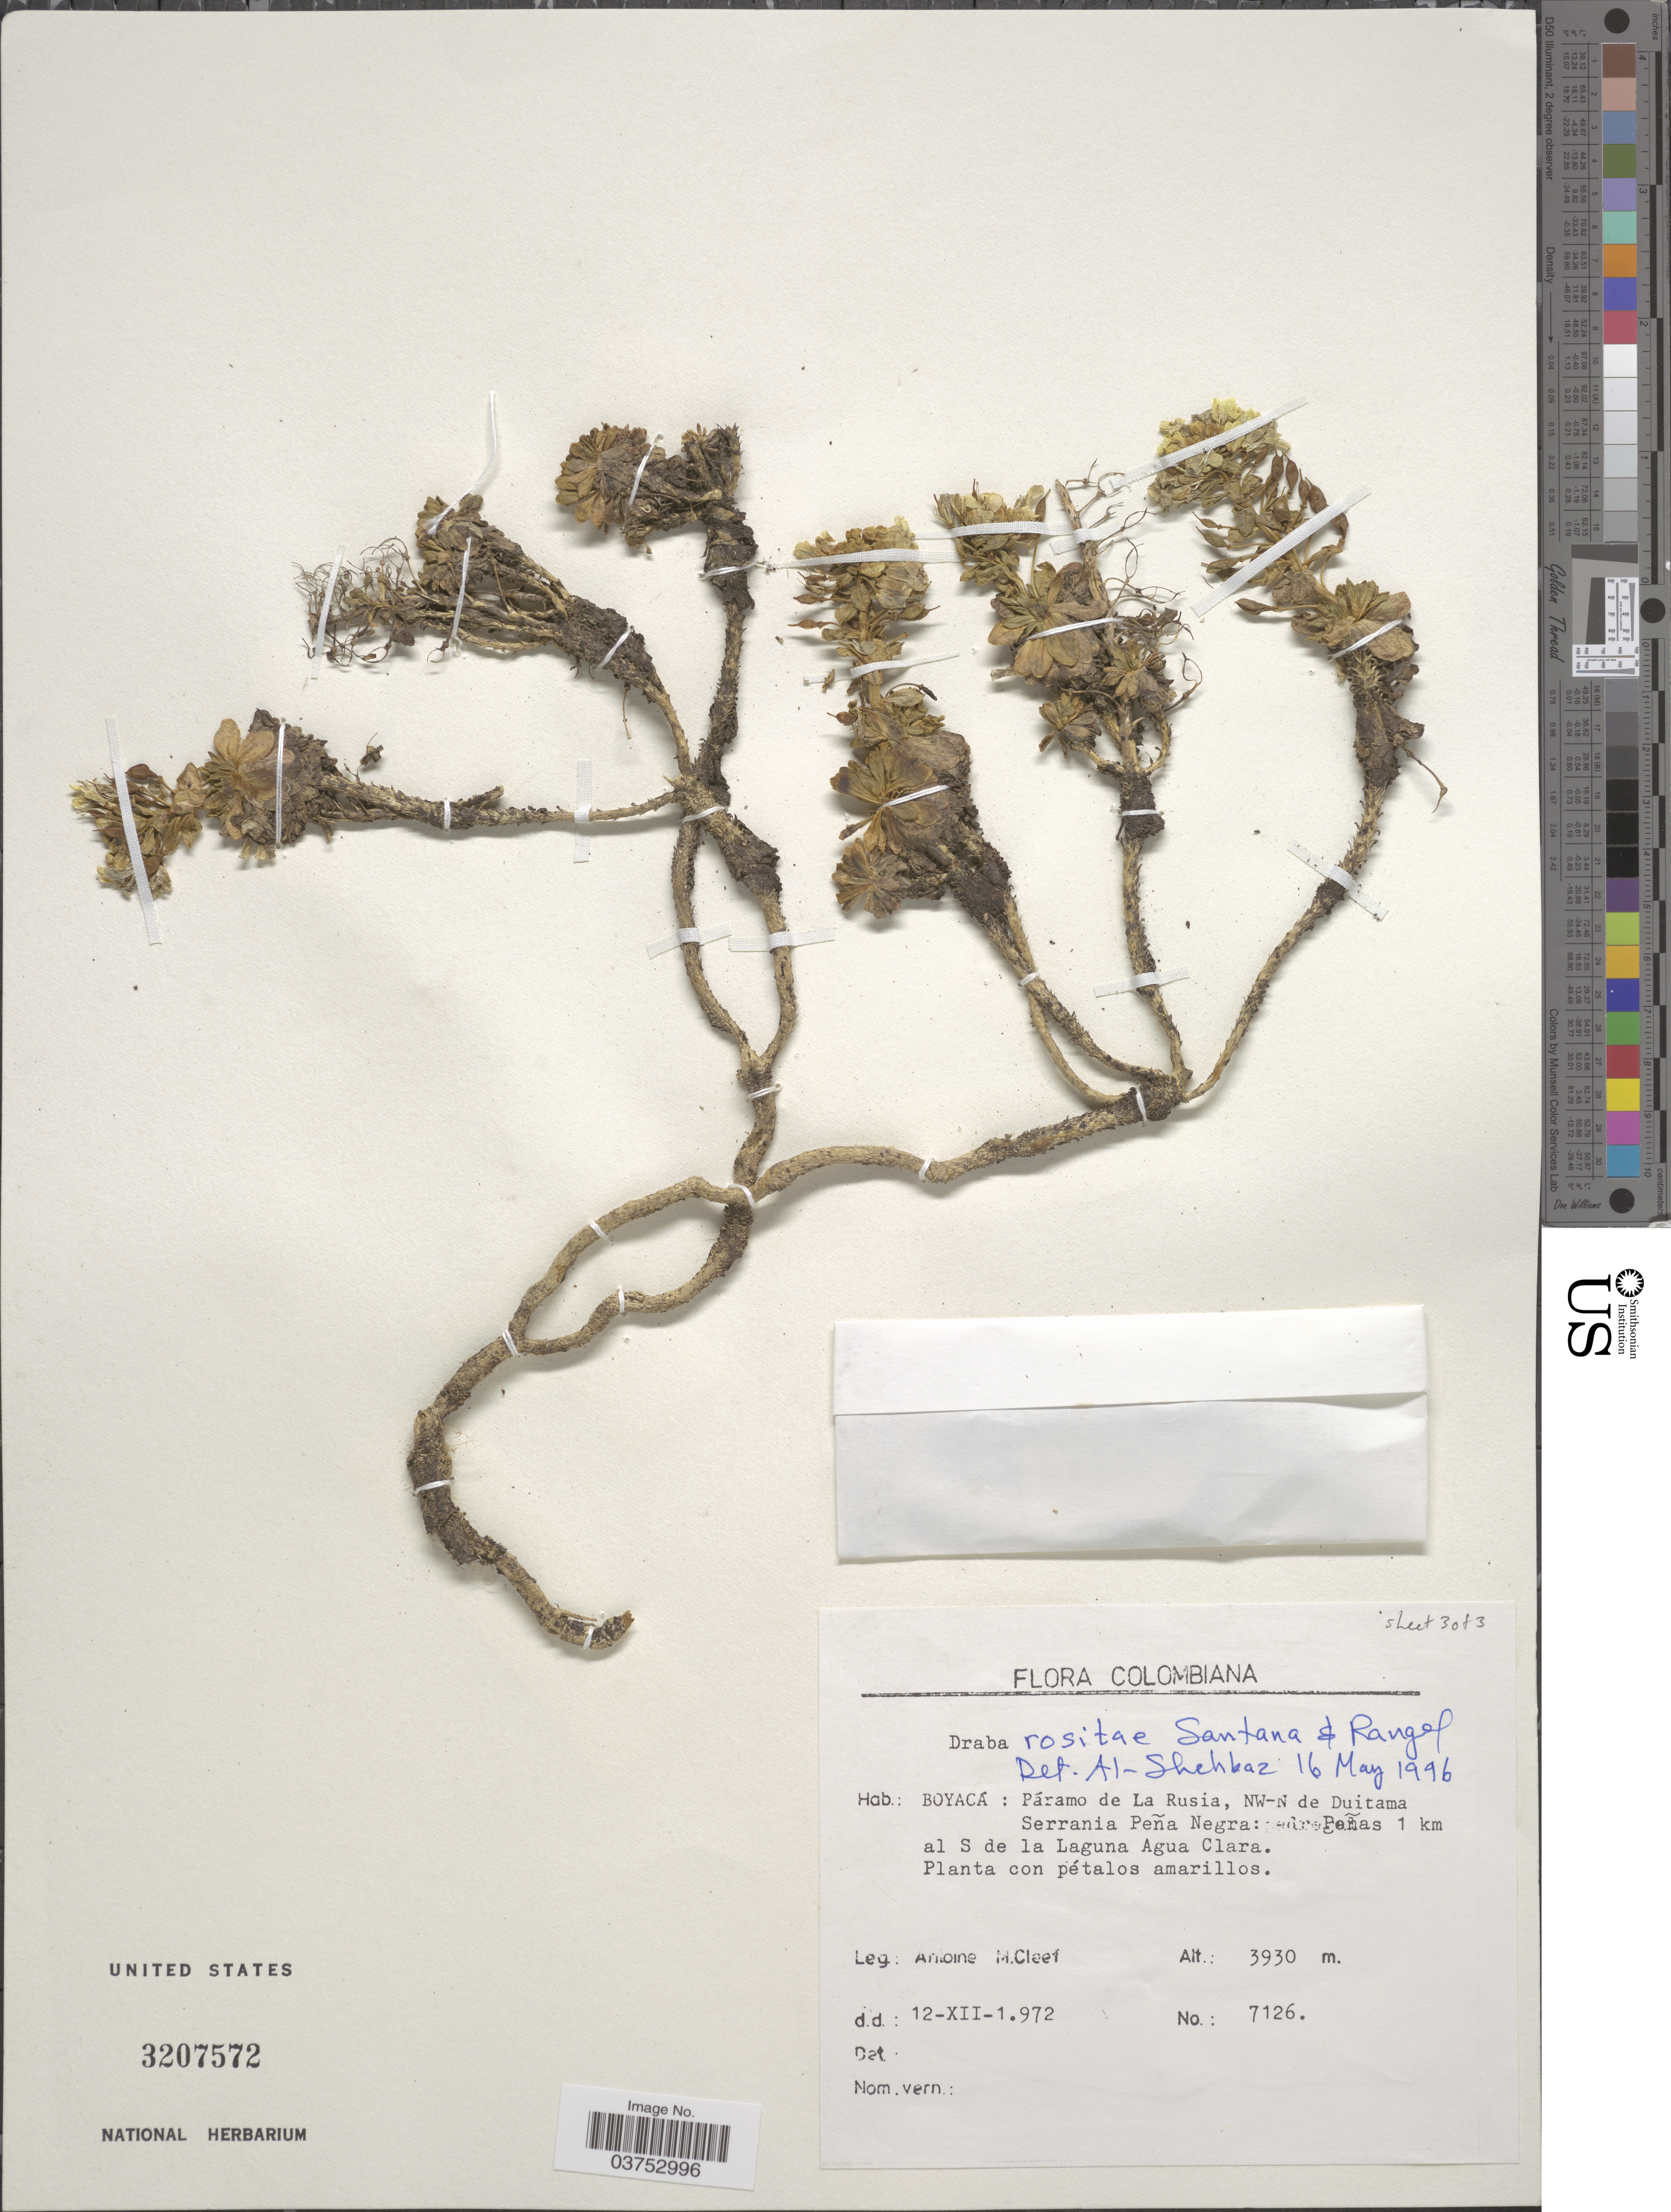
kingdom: Plantae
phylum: Tracheophyta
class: Magnoliopsida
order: Brassicales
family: Brassicaceae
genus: Draba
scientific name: Draba rositae subsp. rositae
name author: Santana & J.O. Rangel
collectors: A. M. Cleef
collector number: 7126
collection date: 1972-12-12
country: Colombia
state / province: Boyacá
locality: Páramo de La Rusia, NW-N de Duitama Serrania Peña Negra: Peñas 1 km al S de la Laguna Agua Clara.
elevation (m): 3930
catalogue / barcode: US 3207572